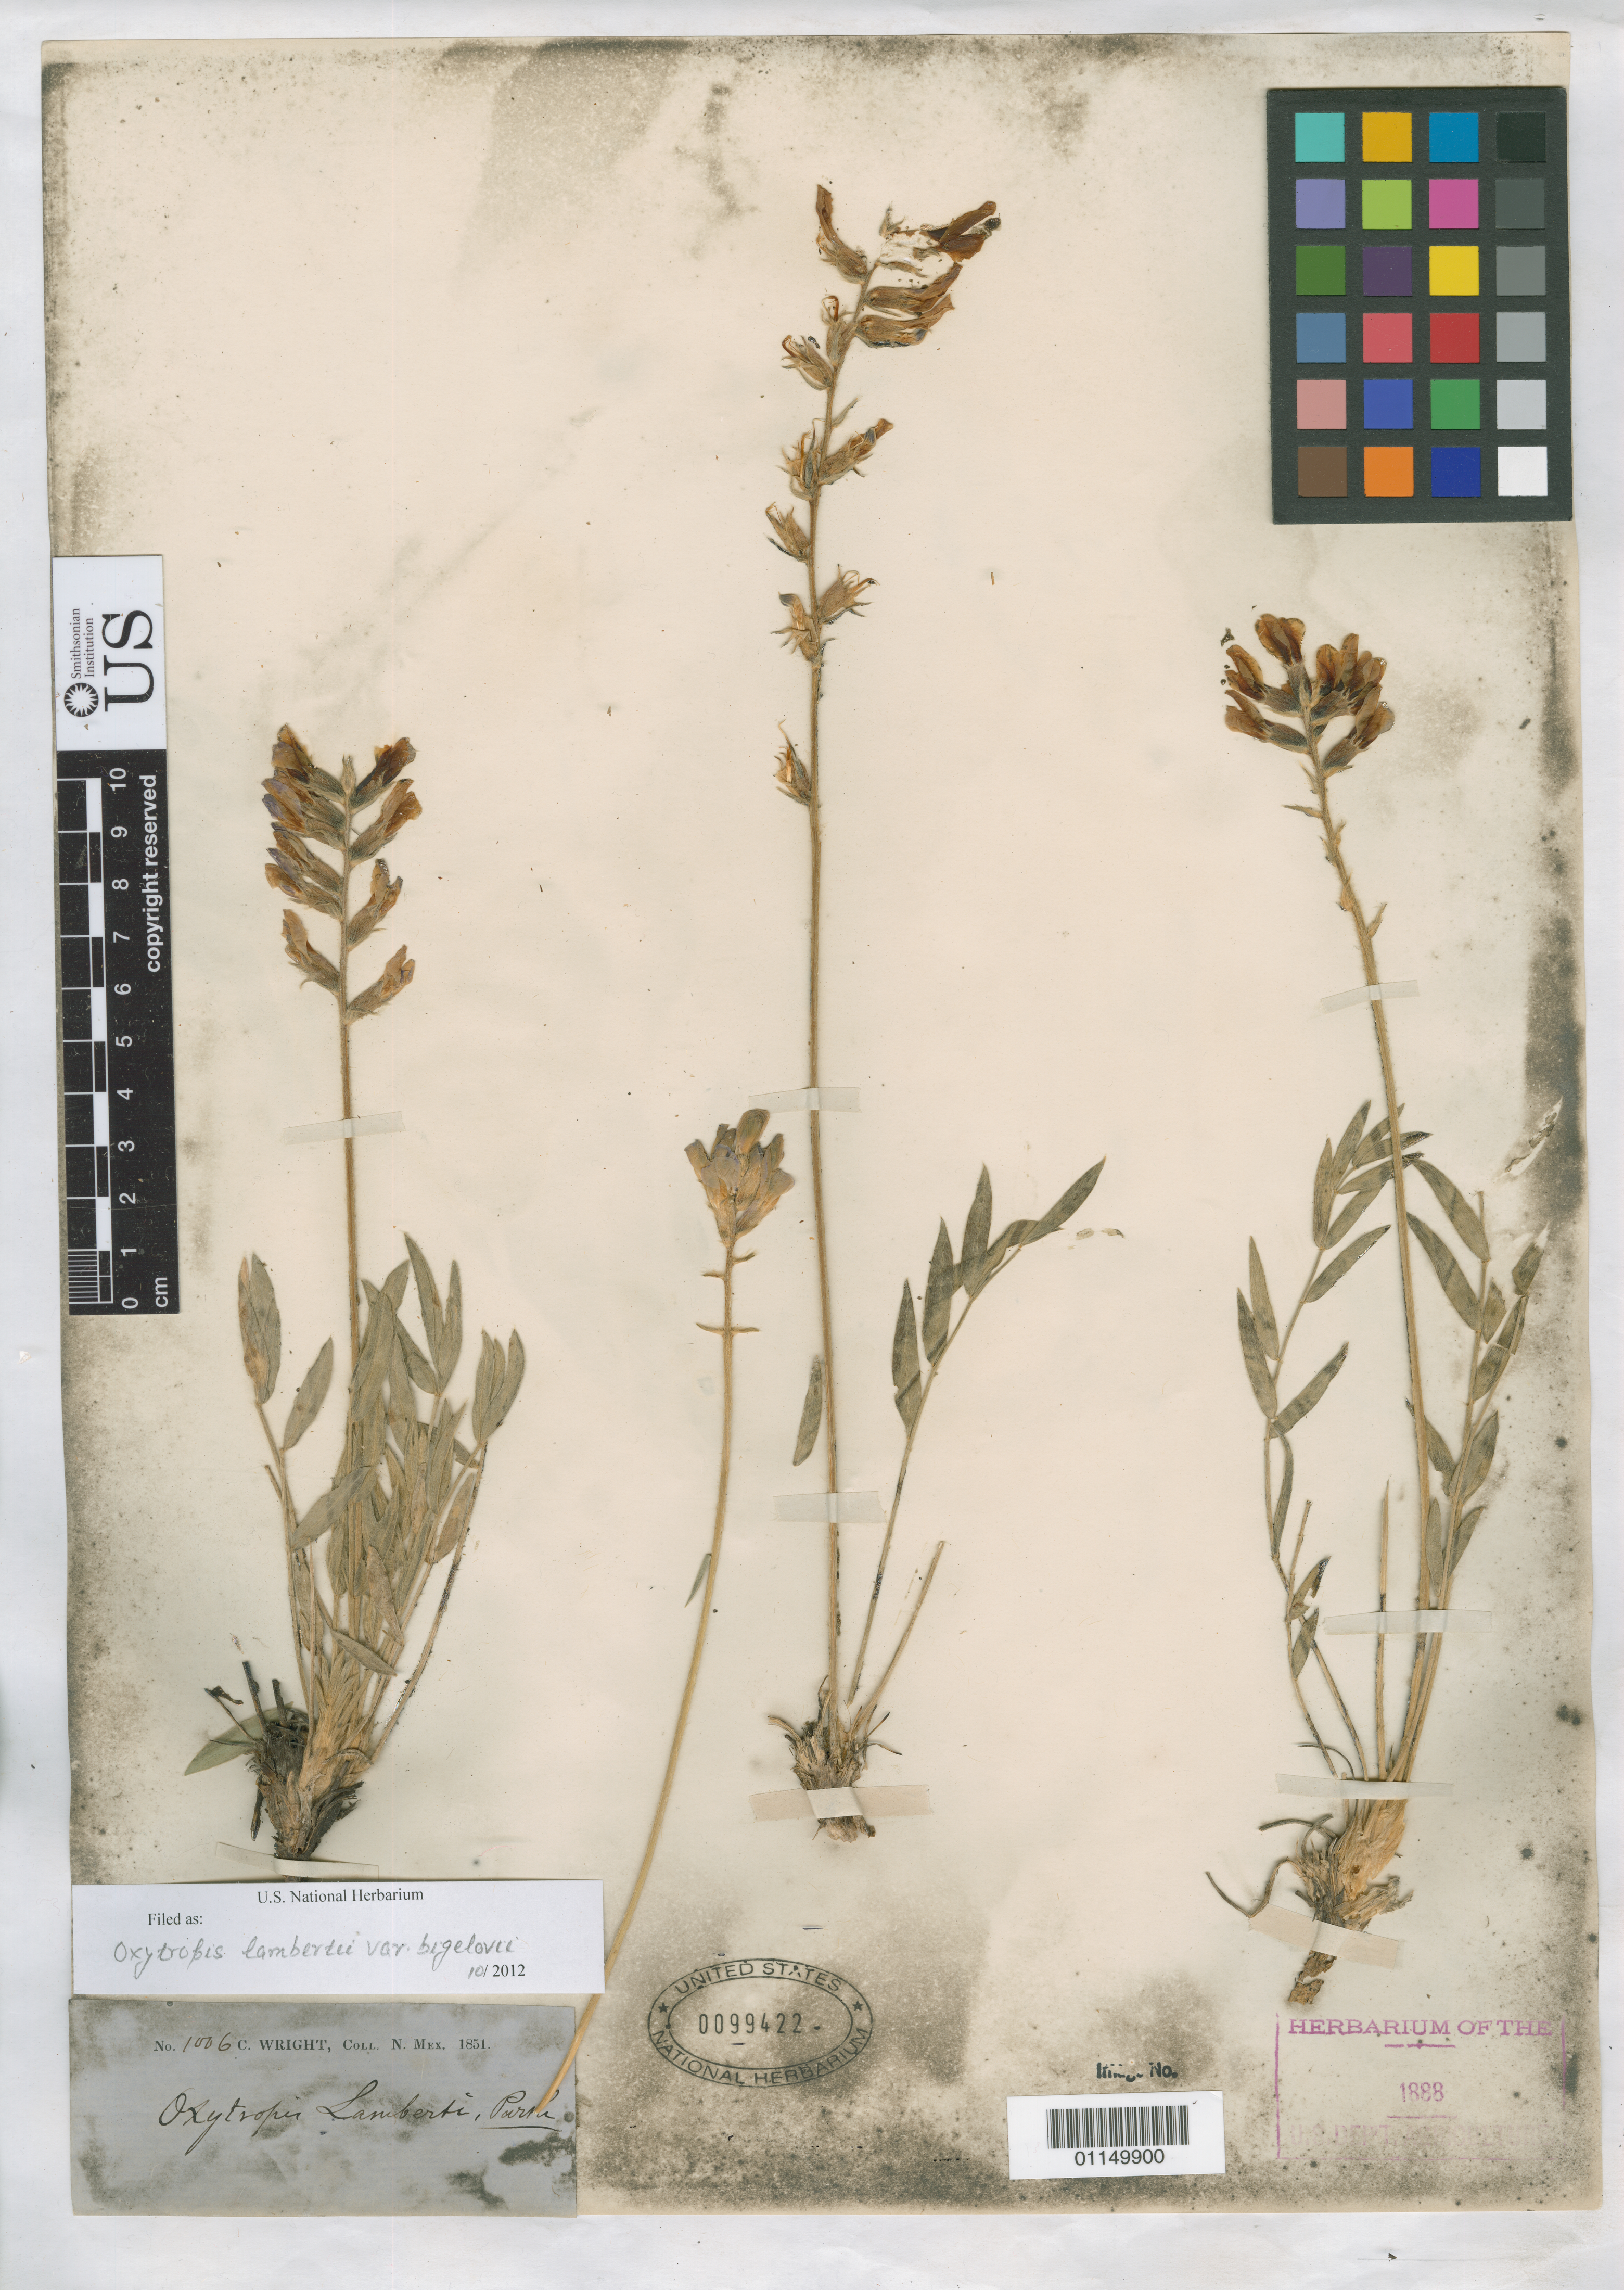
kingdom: Plantae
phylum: Tracheophyta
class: Magnoliopsida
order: Fabales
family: Fabaceae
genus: Oxytropis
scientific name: Oxytropis lambertii var. bigelovii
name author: A. Gray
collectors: C. Wright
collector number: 1006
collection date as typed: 1851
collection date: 1851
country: United States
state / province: New Mexico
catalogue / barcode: US 99422